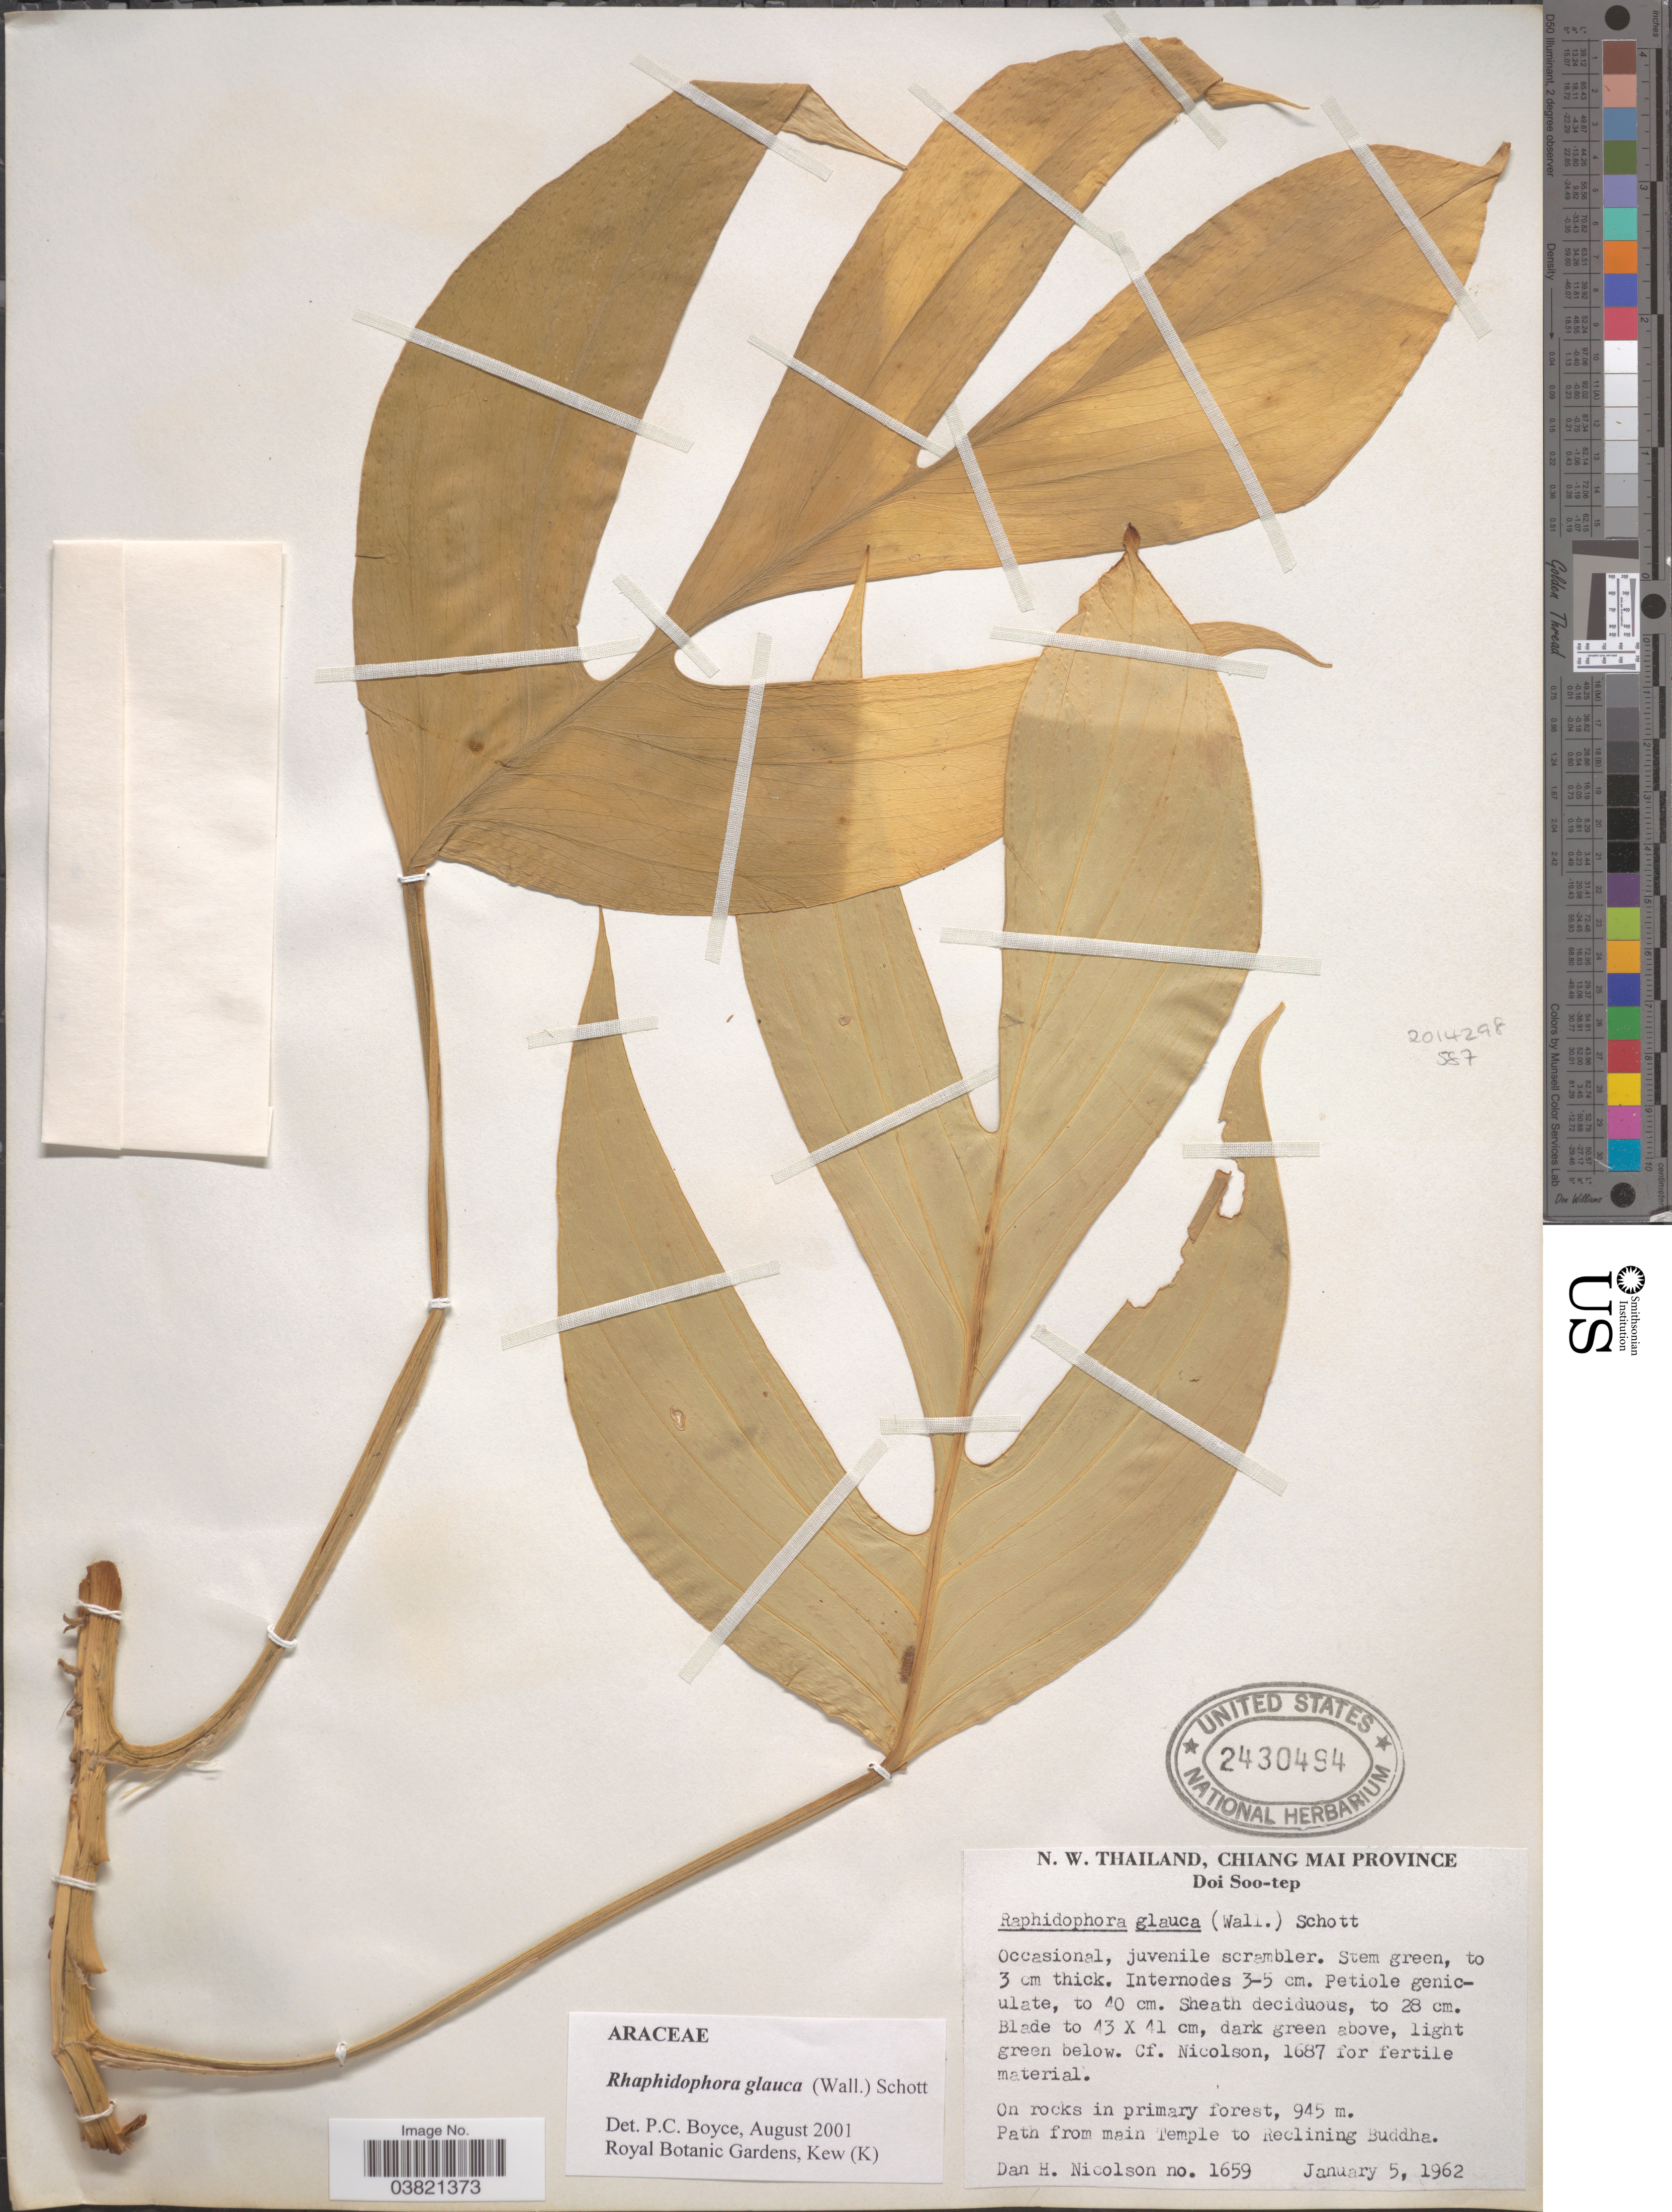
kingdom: Plantae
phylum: Tracheophyta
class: Liliopsida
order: Alismatales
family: Araceae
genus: Rhaphidophora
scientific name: Rhaphidophora glauca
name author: (Wall.) Schott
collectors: D. H. Nicolson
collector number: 1659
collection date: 1962-01-05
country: Thailand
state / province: Chiang Mai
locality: N. W. Thailand. Doi Soo-tep. Path from main Temple to Reclining Buddha.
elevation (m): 945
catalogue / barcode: US 2430494